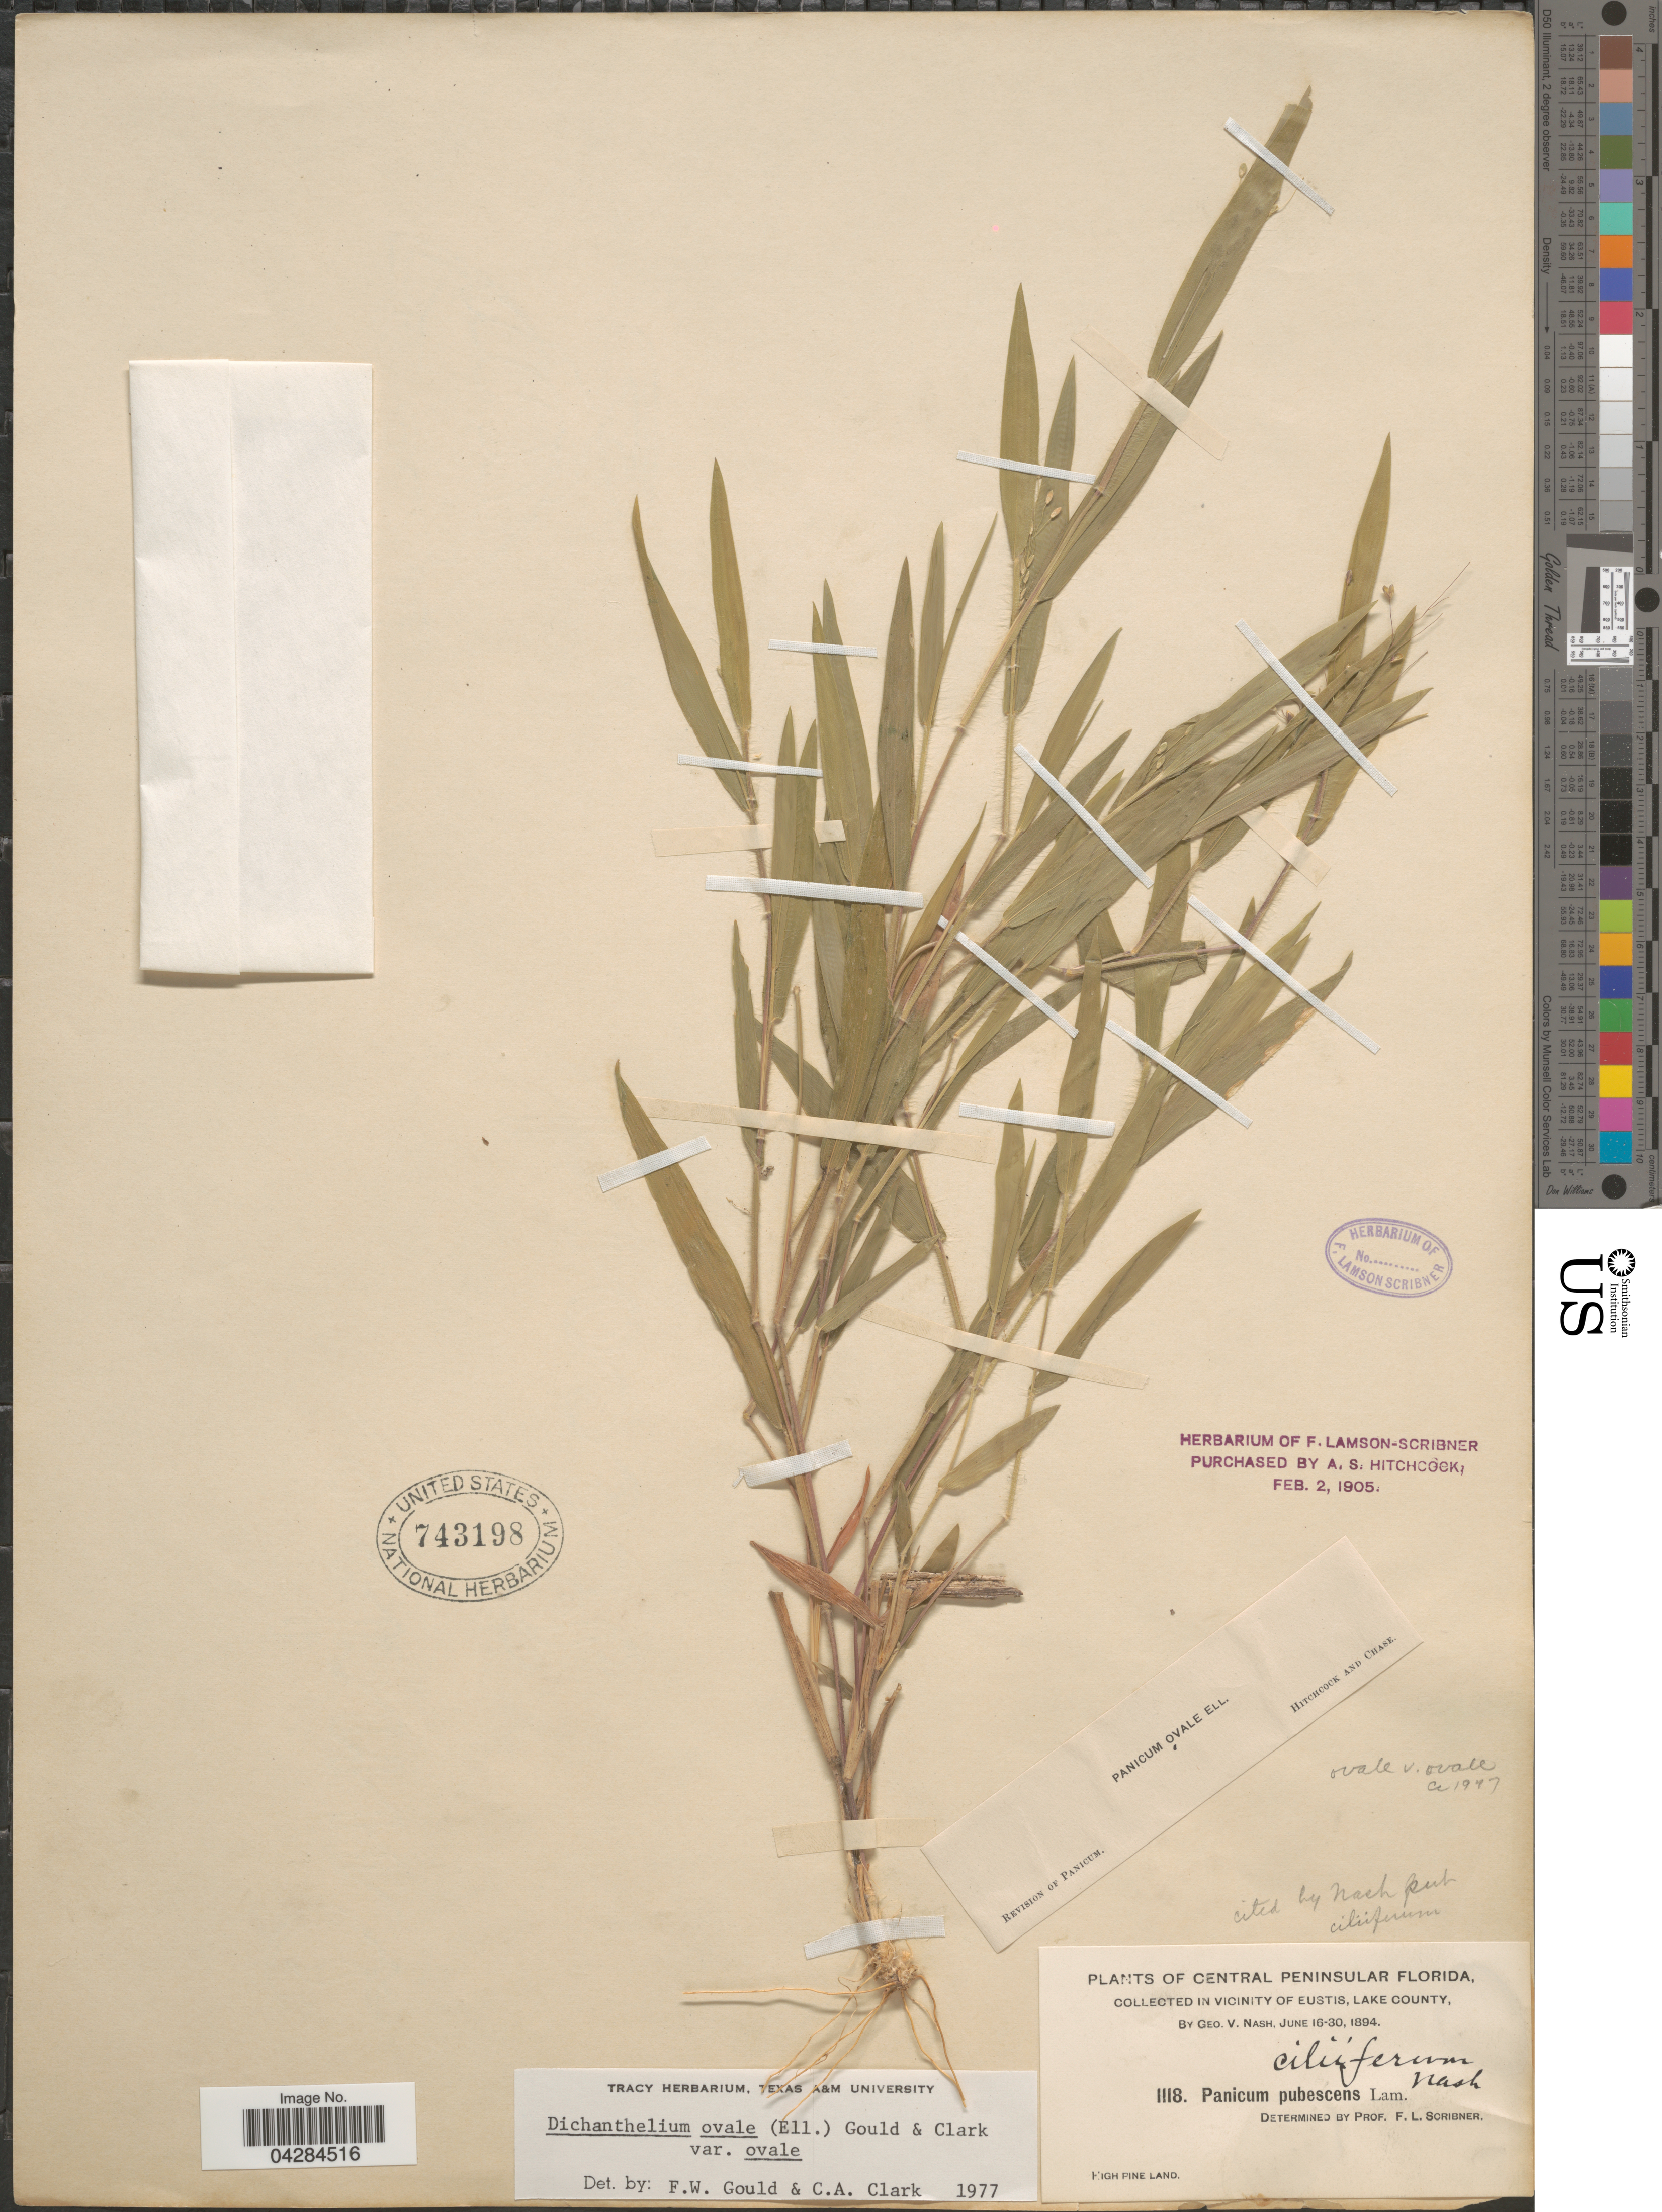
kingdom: Plantae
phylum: Tracheophyta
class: Liliopsida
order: Poales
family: Poaceae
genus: Dichanthelium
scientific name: Dichanthelium ovale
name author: (Elliott) Gould & C.A. Clark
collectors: G. V. Nash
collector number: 1118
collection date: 1894-06-16/1894-06-30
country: United States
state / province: Florida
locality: Central Peninsular Florida, in vicinity of Eustis, Lake County. High Pine Land.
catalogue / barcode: US 743198